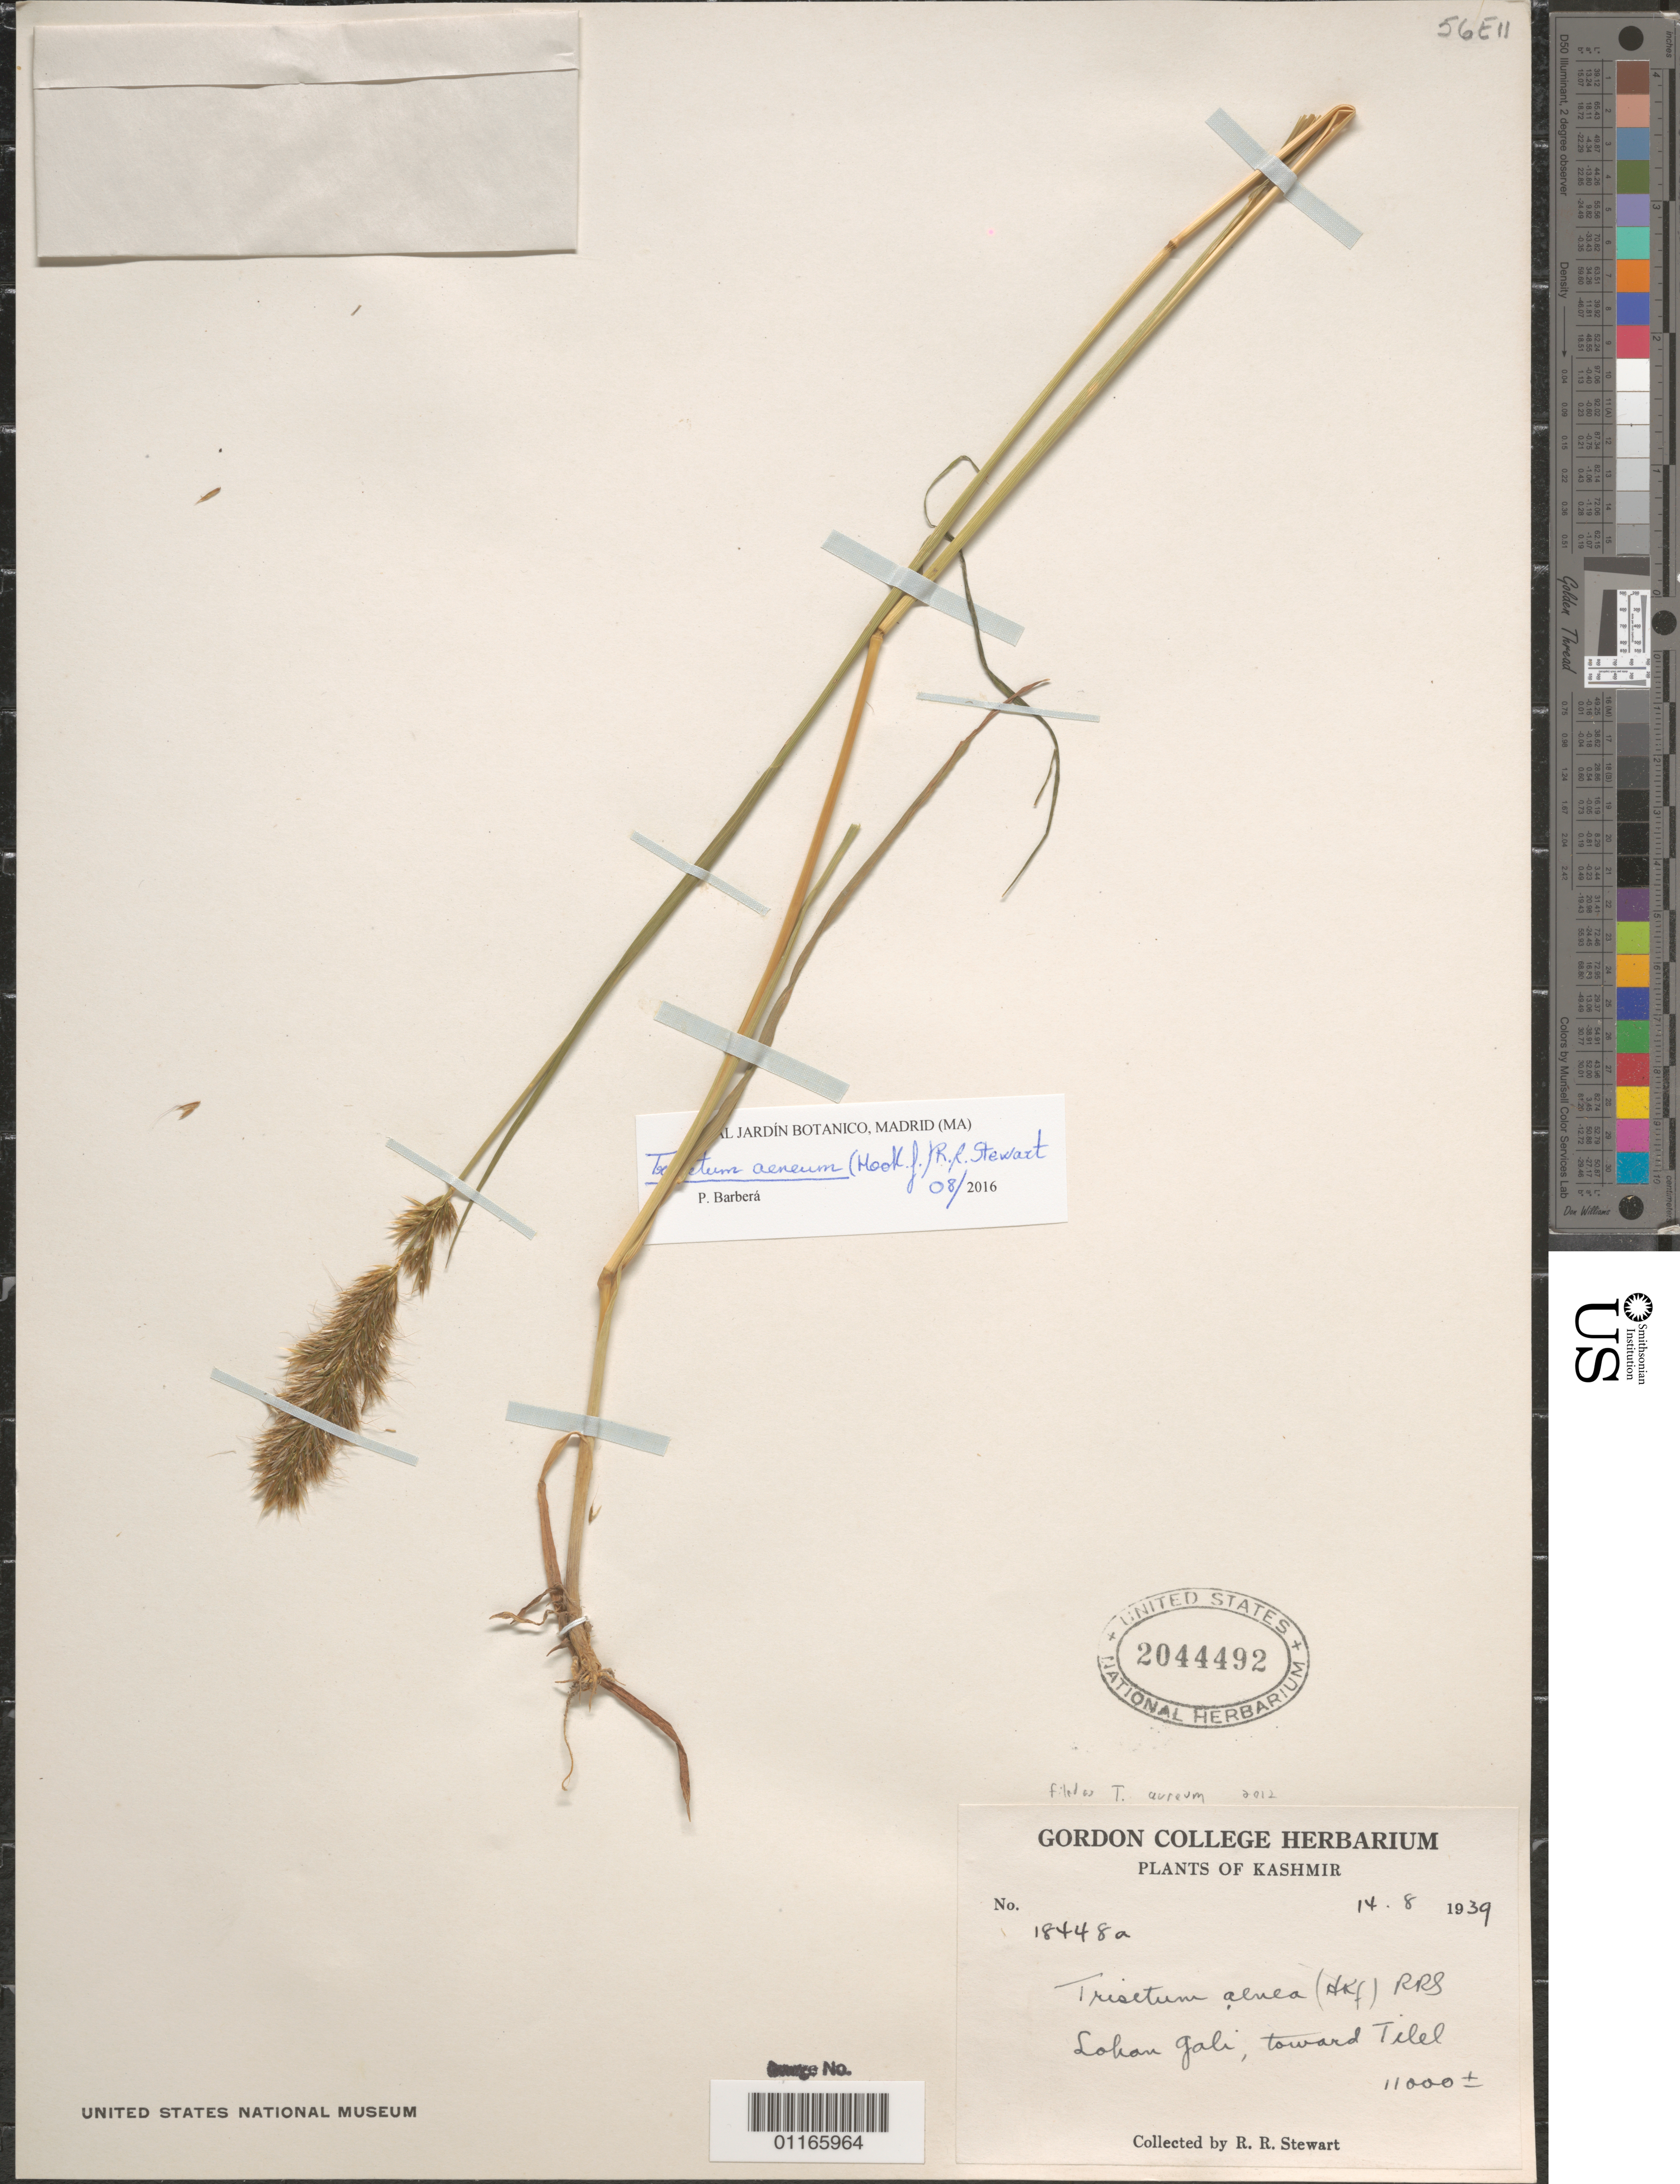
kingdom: Plantae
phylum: Tracheophyta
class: Liliopsida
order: Poales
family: Poaceae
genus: Sibirotrisetum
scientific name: Sibirotrisetum aeneum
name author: (Hook. f.) Barberá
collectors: R. R. Stewart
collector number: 18448a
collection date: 1939-08-14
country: India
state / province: Jammu and Kashmir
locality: Lohan gali, toward Tilel.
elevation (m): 3353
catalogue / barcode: US 2044492